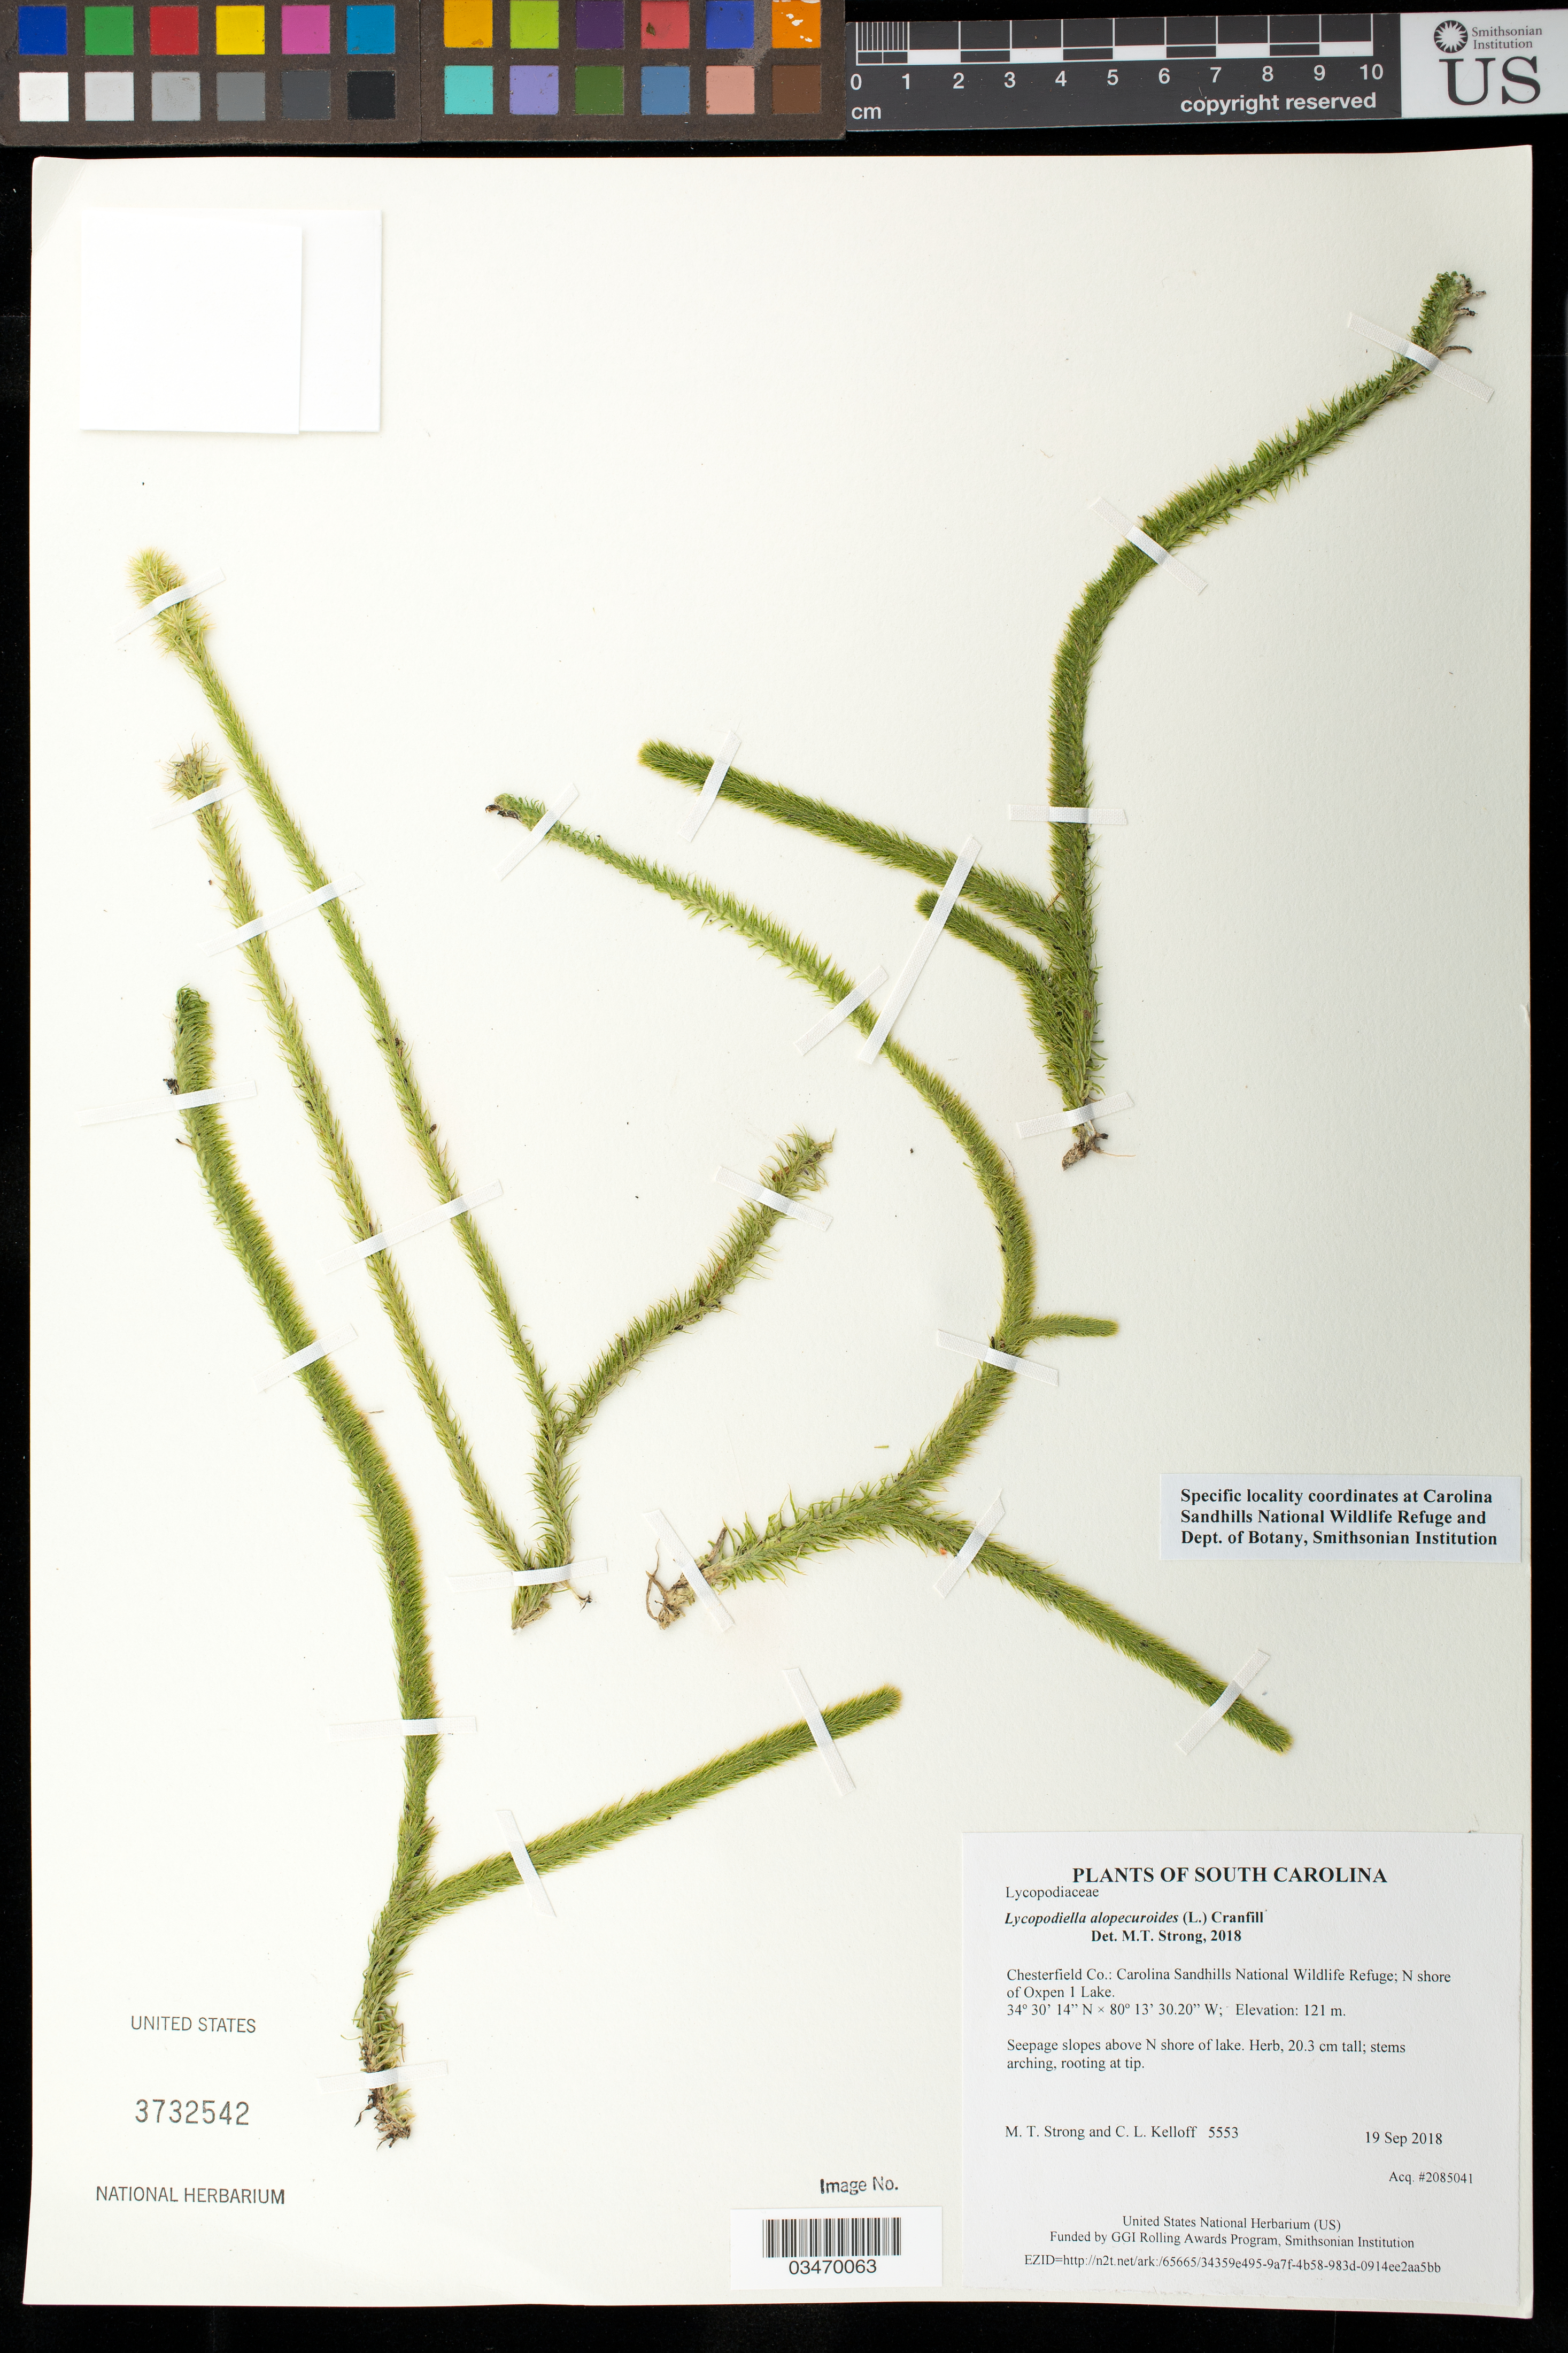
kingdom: Plantae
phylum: Tracheophyta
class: Lycopodiopsida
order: Lycopodiales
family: Lycopodiaceae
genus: Lycopodiella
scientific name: Lycopodiella alopecuroides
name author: (L.) Cranfill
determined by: Strong, M. T., (US), Smithsonian Institution - National Museum of Natural History (UNITED STATES)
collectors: M. T. Strong & C. L. Kelloff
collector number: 5553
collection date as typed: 19 Sep 2018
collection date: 2018-09-19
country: United States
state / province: South Carolina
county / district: Chesterfield Co.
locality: Carolina Sandhills National Wildlife Refuge; N shore of Oxpen 1 Lake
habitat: Seepage slopes above N shore of Oxpen 1 Lake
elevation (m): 121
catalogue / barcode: US 3732542